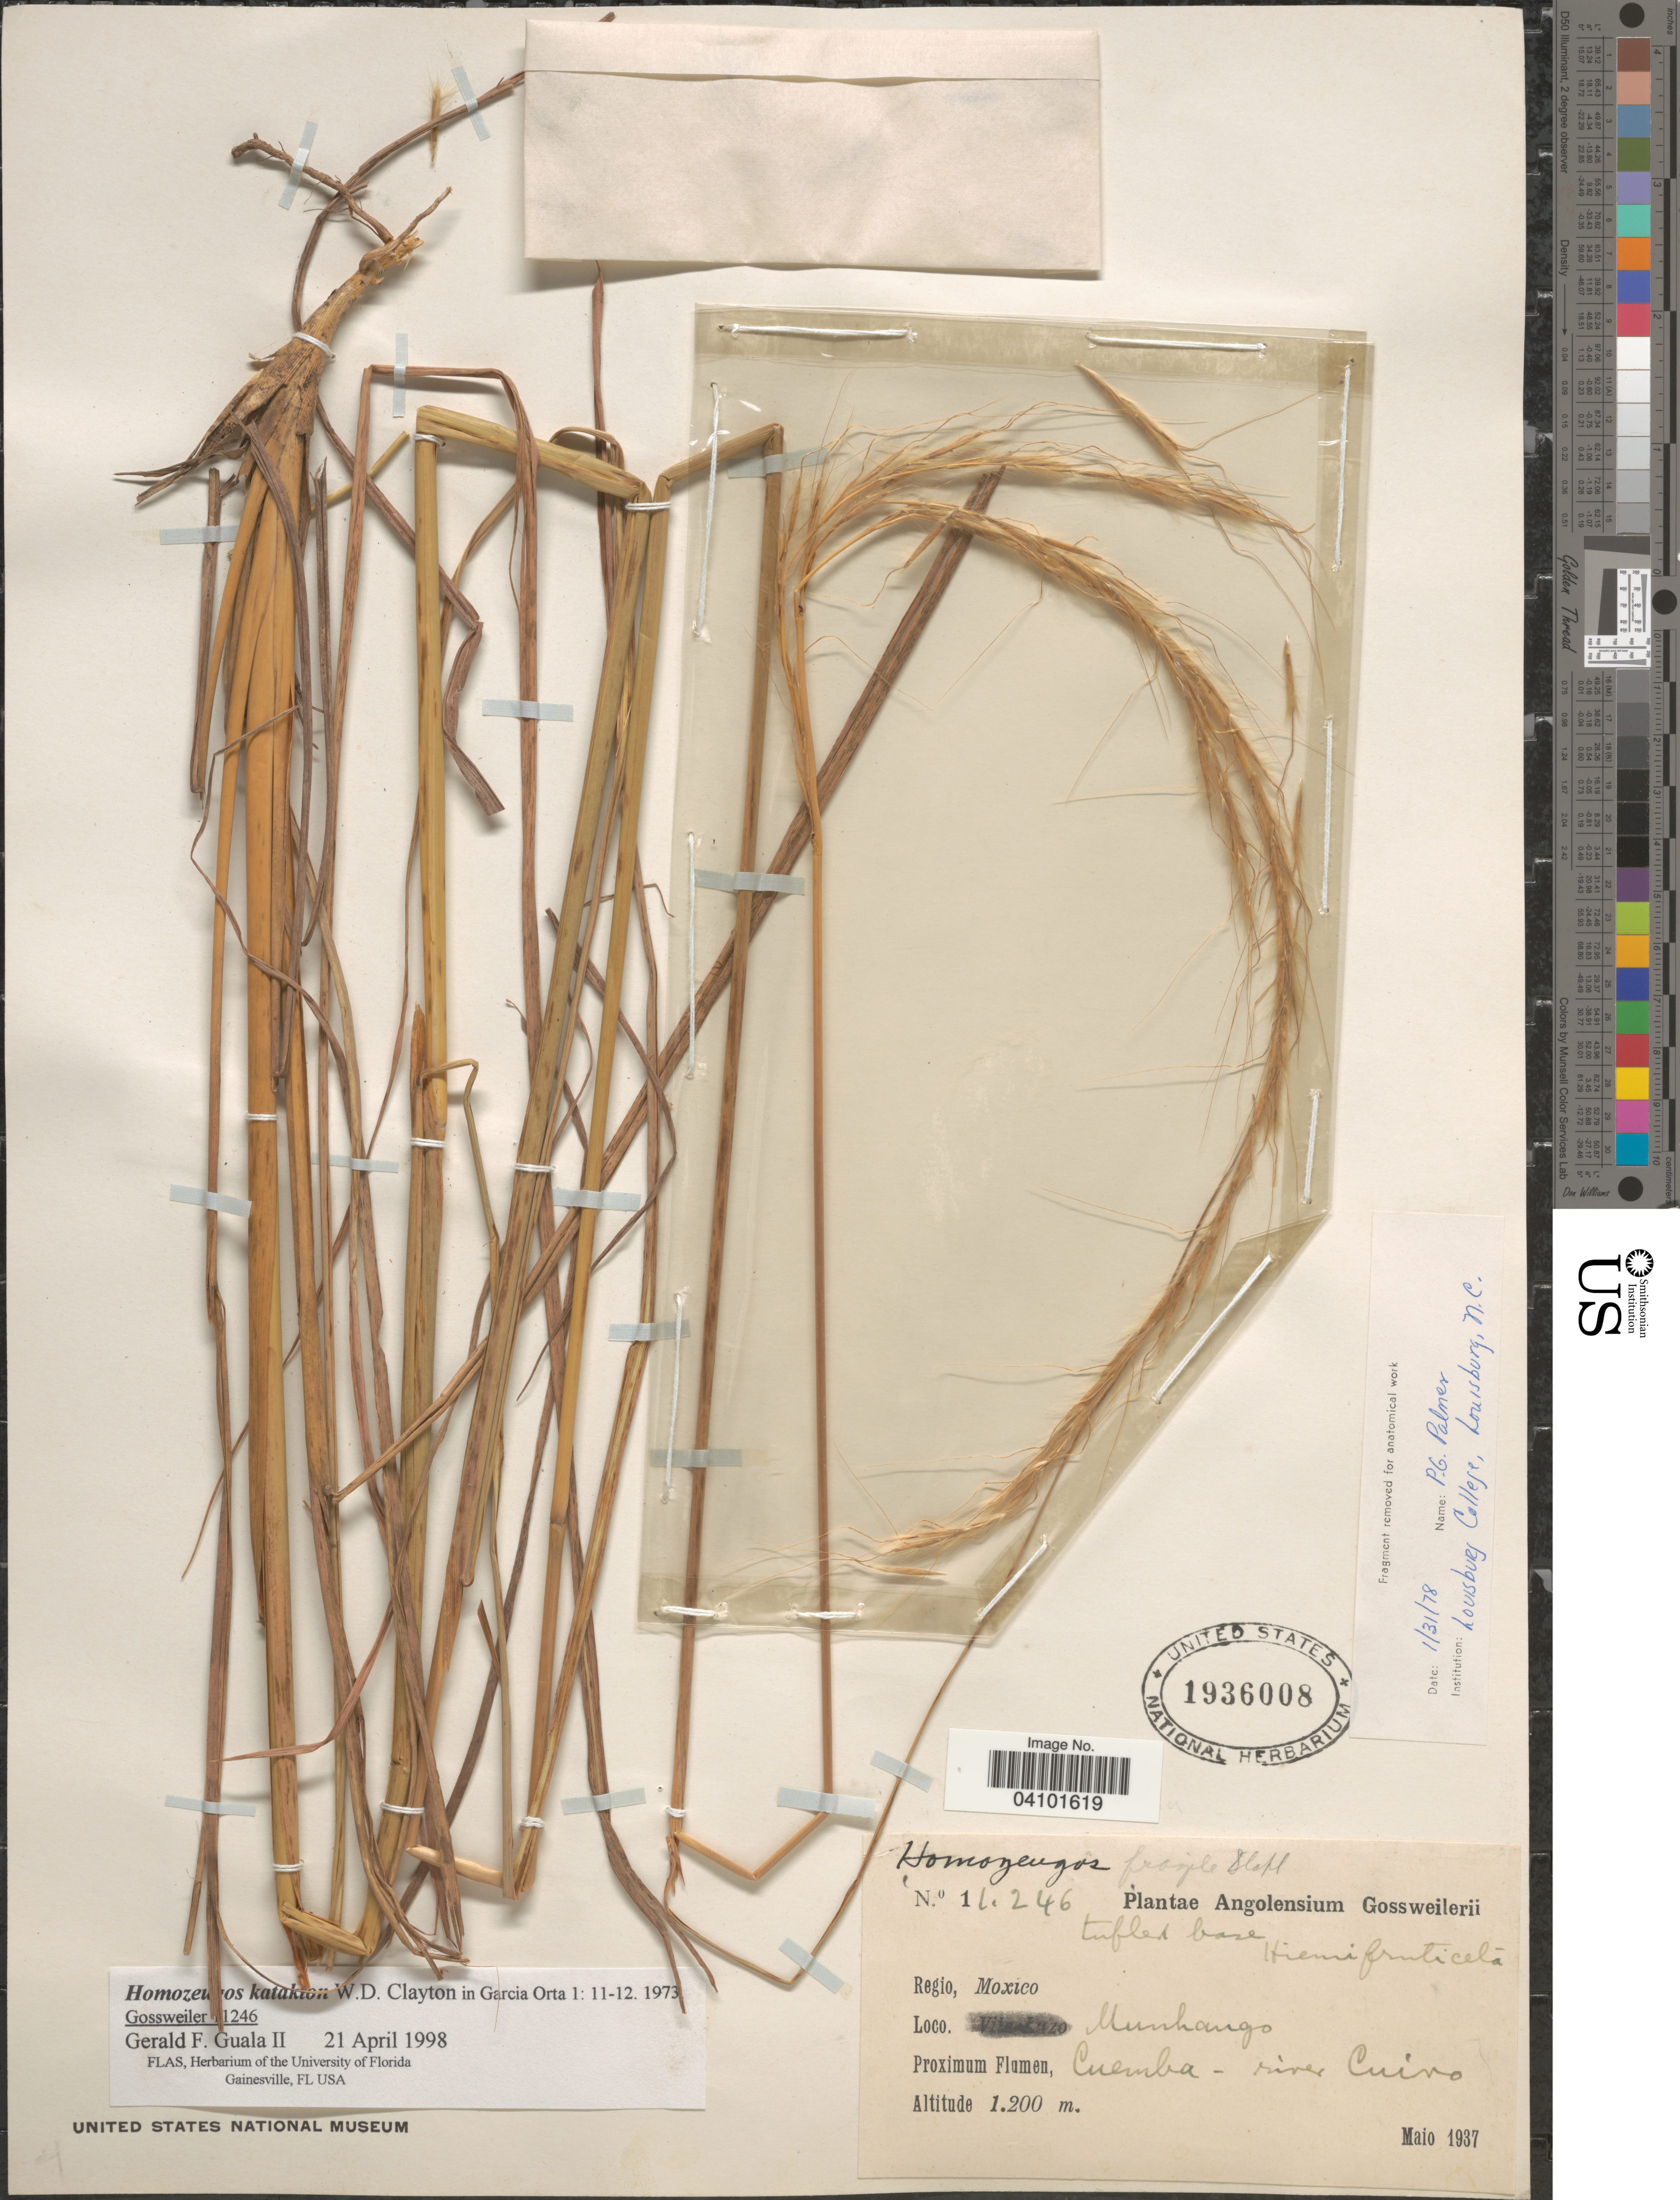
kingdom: Plantae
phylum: Tracheophyta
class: Liliopsida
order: Poales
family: Poaceae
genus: Homozeugos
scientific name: Homozeugos katakton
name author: Clayton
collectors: -. Gossweiler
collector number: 11246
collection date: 1937-05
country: Angola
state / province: Moxico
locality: Regio, Moxico. Munhango. Proximum Flumen, Cuemba - river Cuiro. [interpreted]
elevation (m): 1200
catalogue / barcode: US 1936008